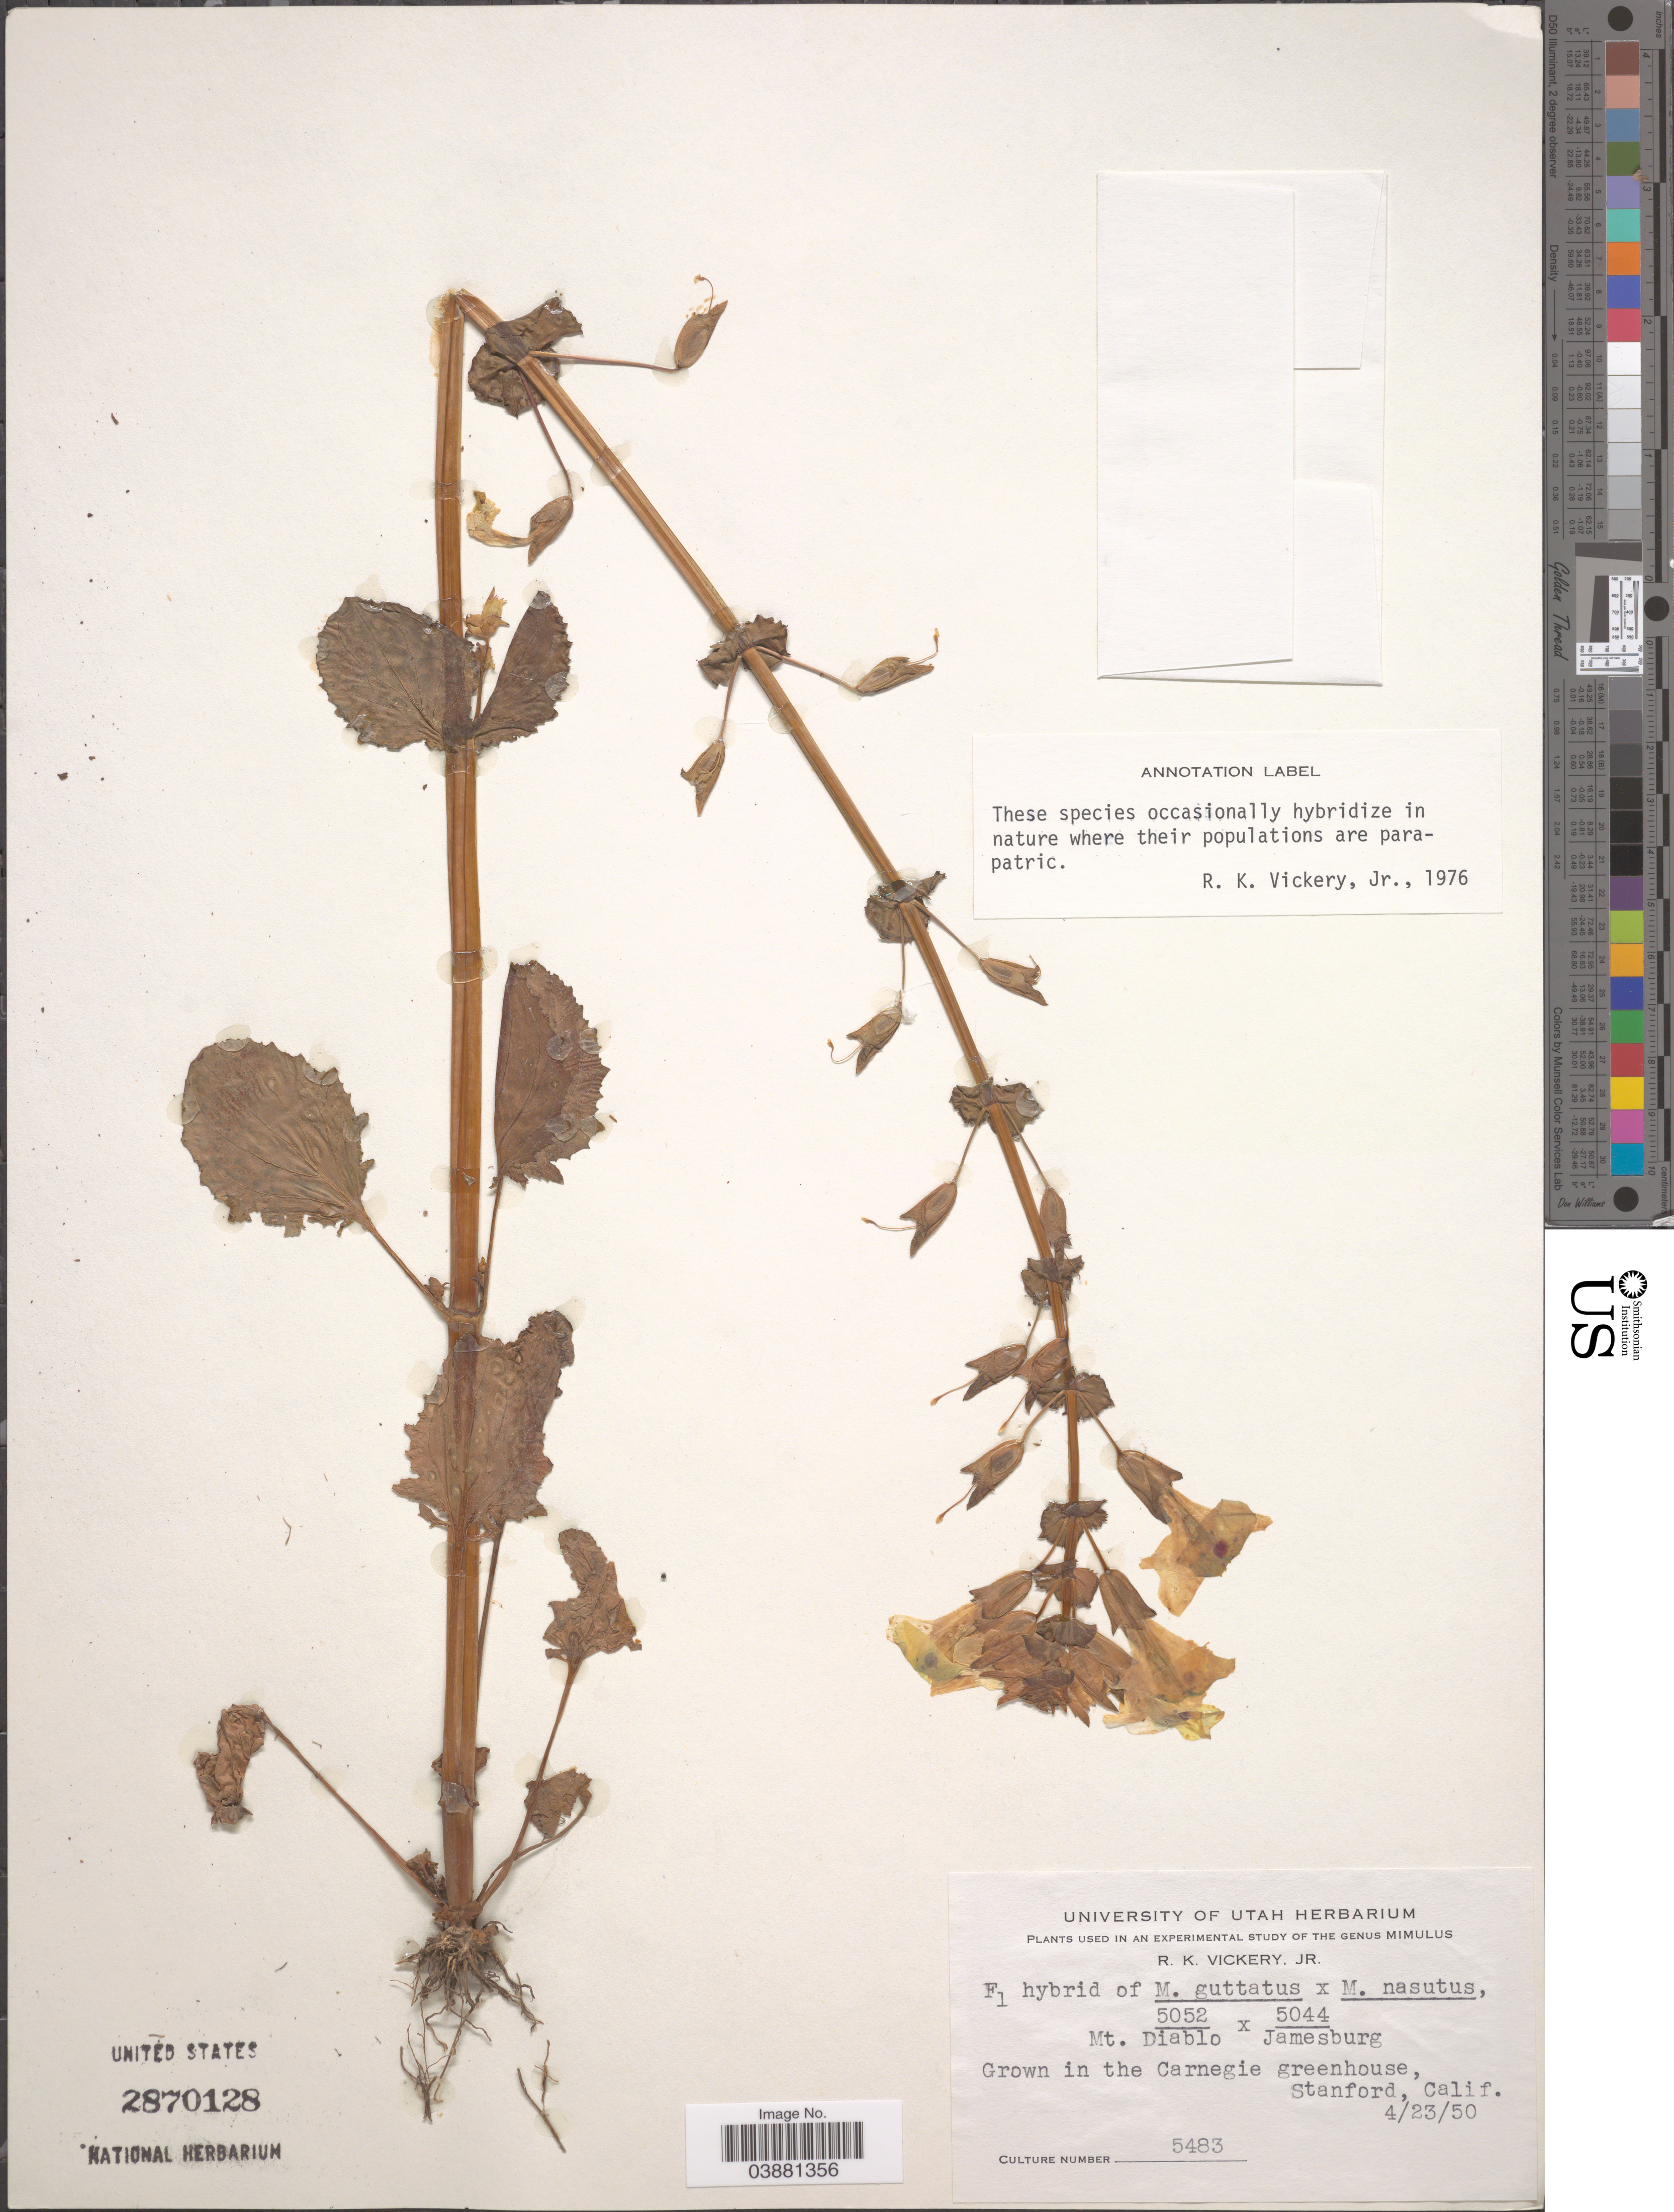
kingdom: Plantae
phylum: Tracheophyta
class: Magnoliopsida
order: Lamiales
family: Phrymaceae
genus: Mimulus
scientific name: Mimulus guttatus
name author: DC.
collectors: R. Vickery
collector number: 5483?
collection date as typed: Transcribed d/m/y: 23/4/50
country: United States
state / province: California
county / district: Santa Clara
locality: In the Carnegie greenhouse, Stanford.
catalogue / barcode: US 2870128